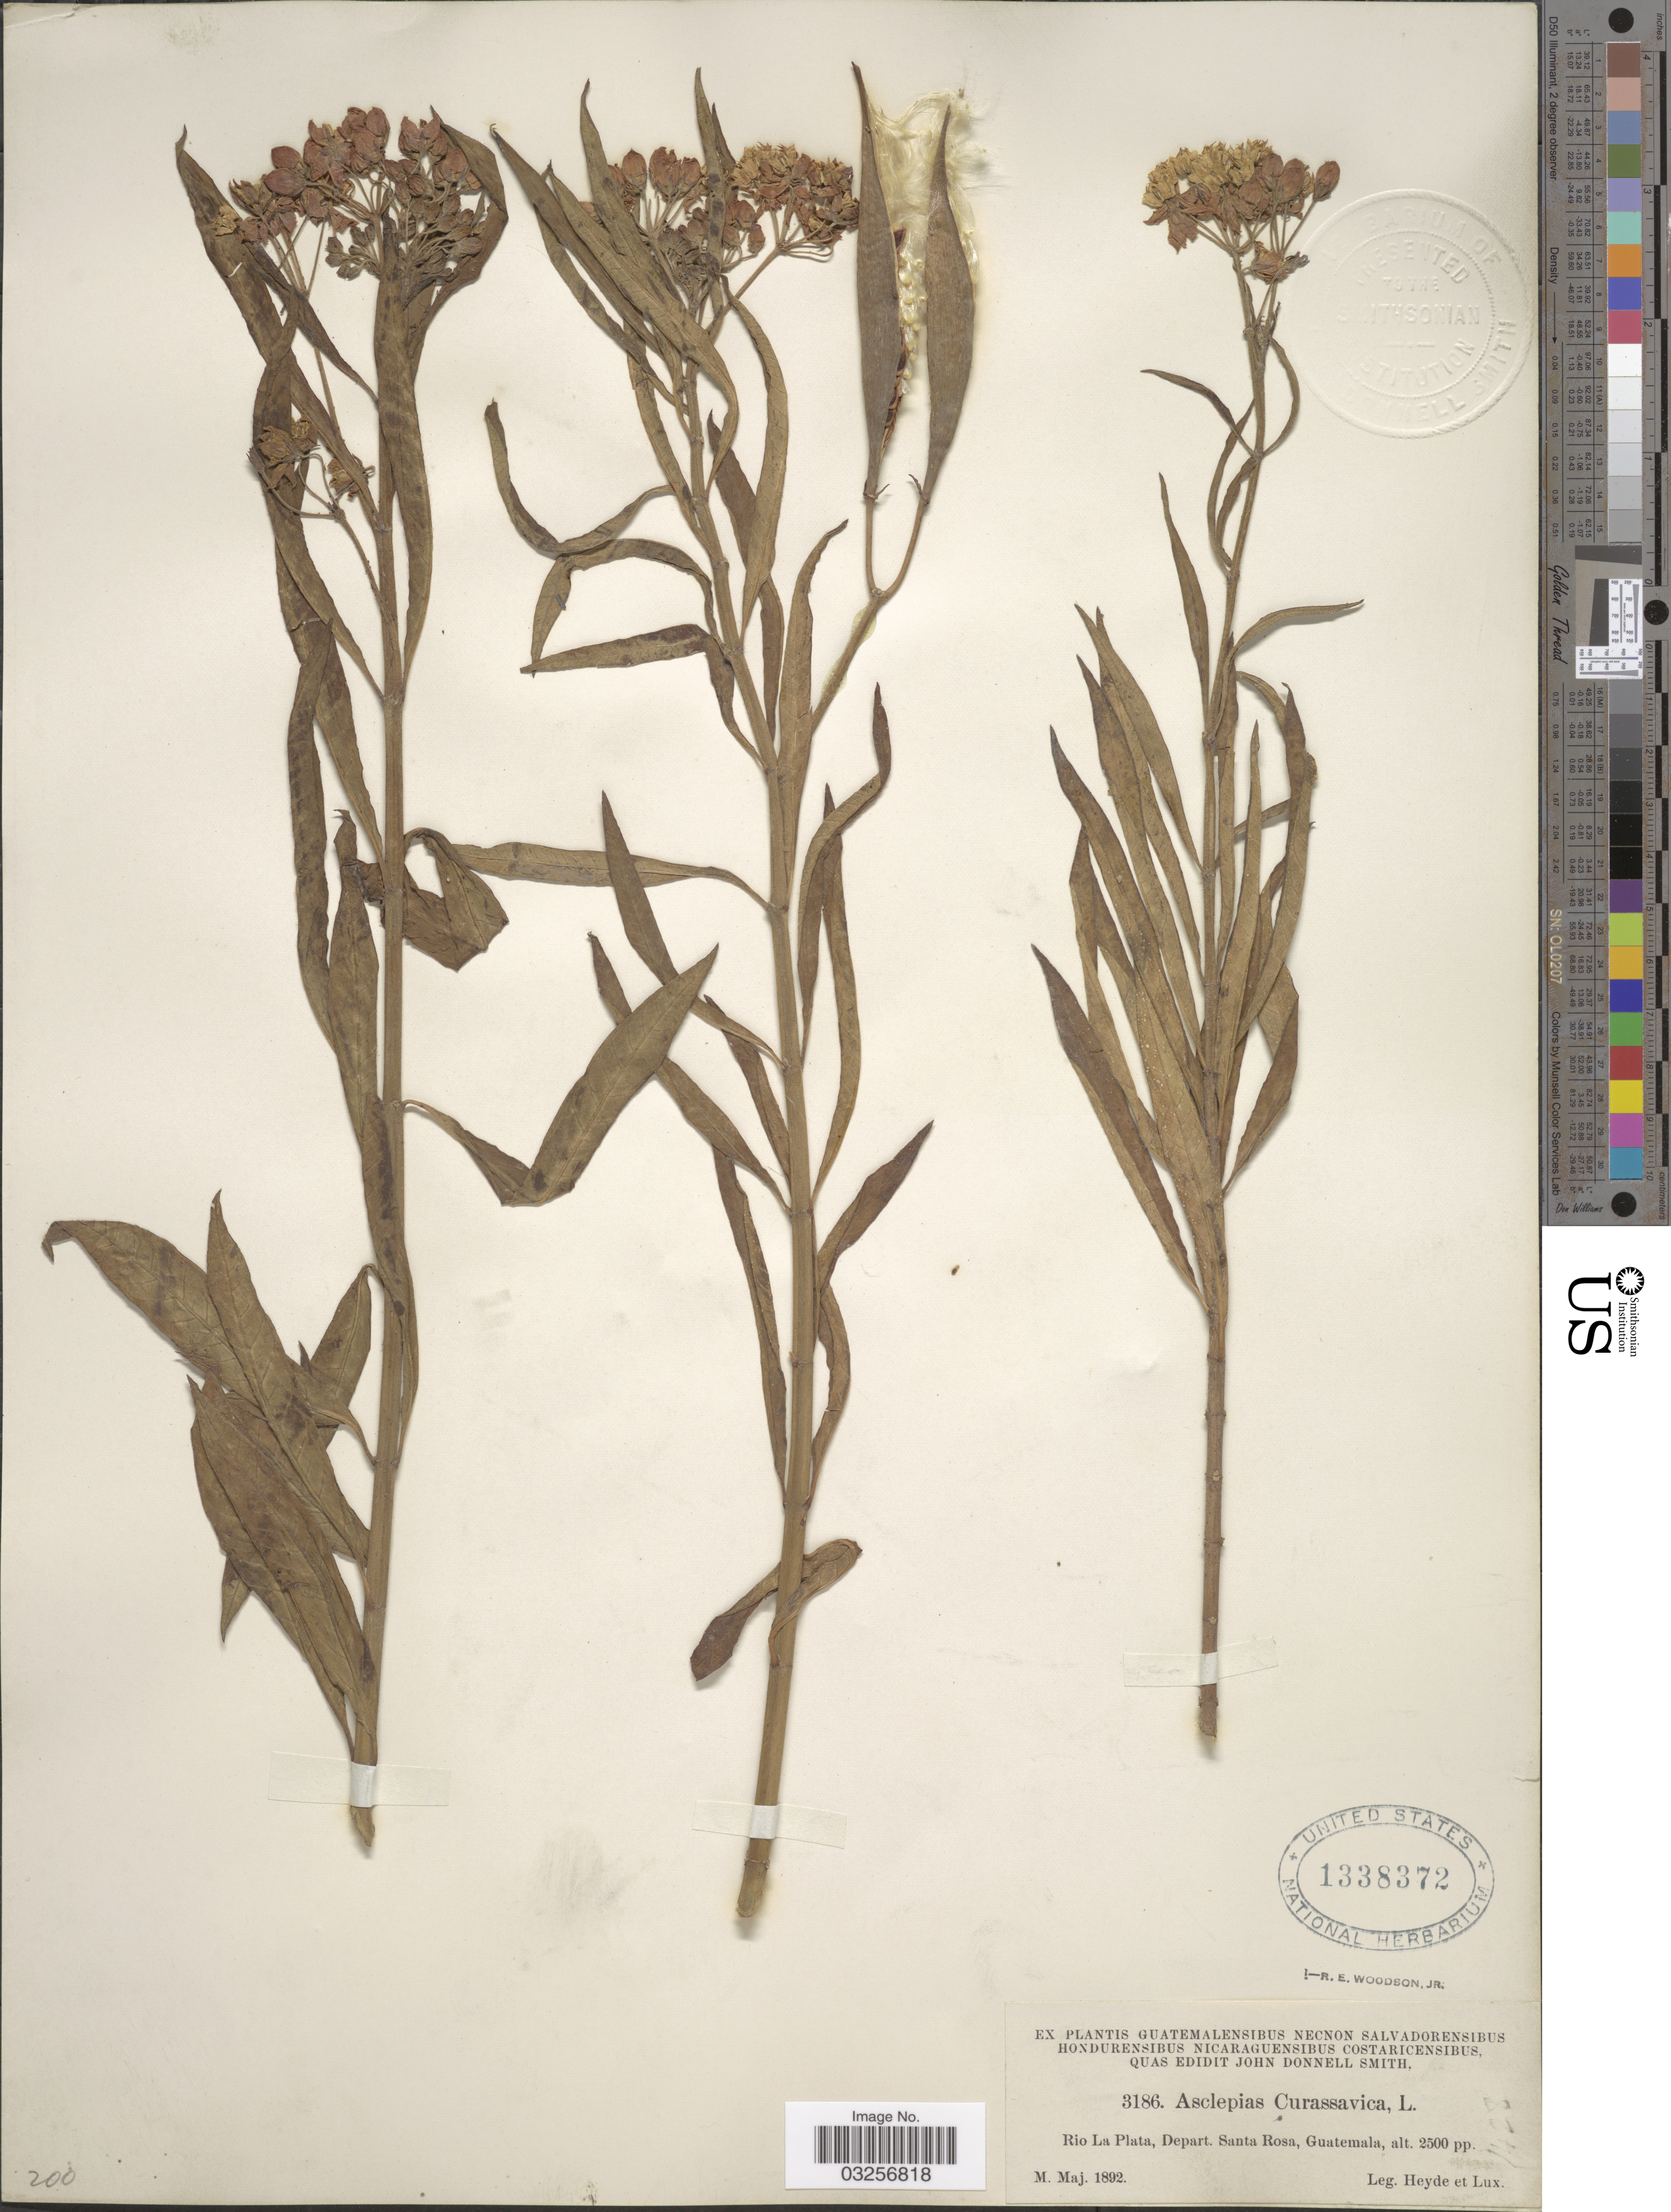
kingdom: Plantae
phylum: Tracheophyta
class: Magnoliopsida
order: Gentianales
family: Apocynaceae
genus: Asclepias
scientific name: Asclepias curassavica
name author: L.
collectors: Heyde & Lux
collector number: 3186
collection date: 1892-05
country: Guatemala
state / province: Santa Rosa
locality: Rio La Plata, Depart. Santa Rosa.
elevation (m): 762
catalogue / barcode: US 1338372